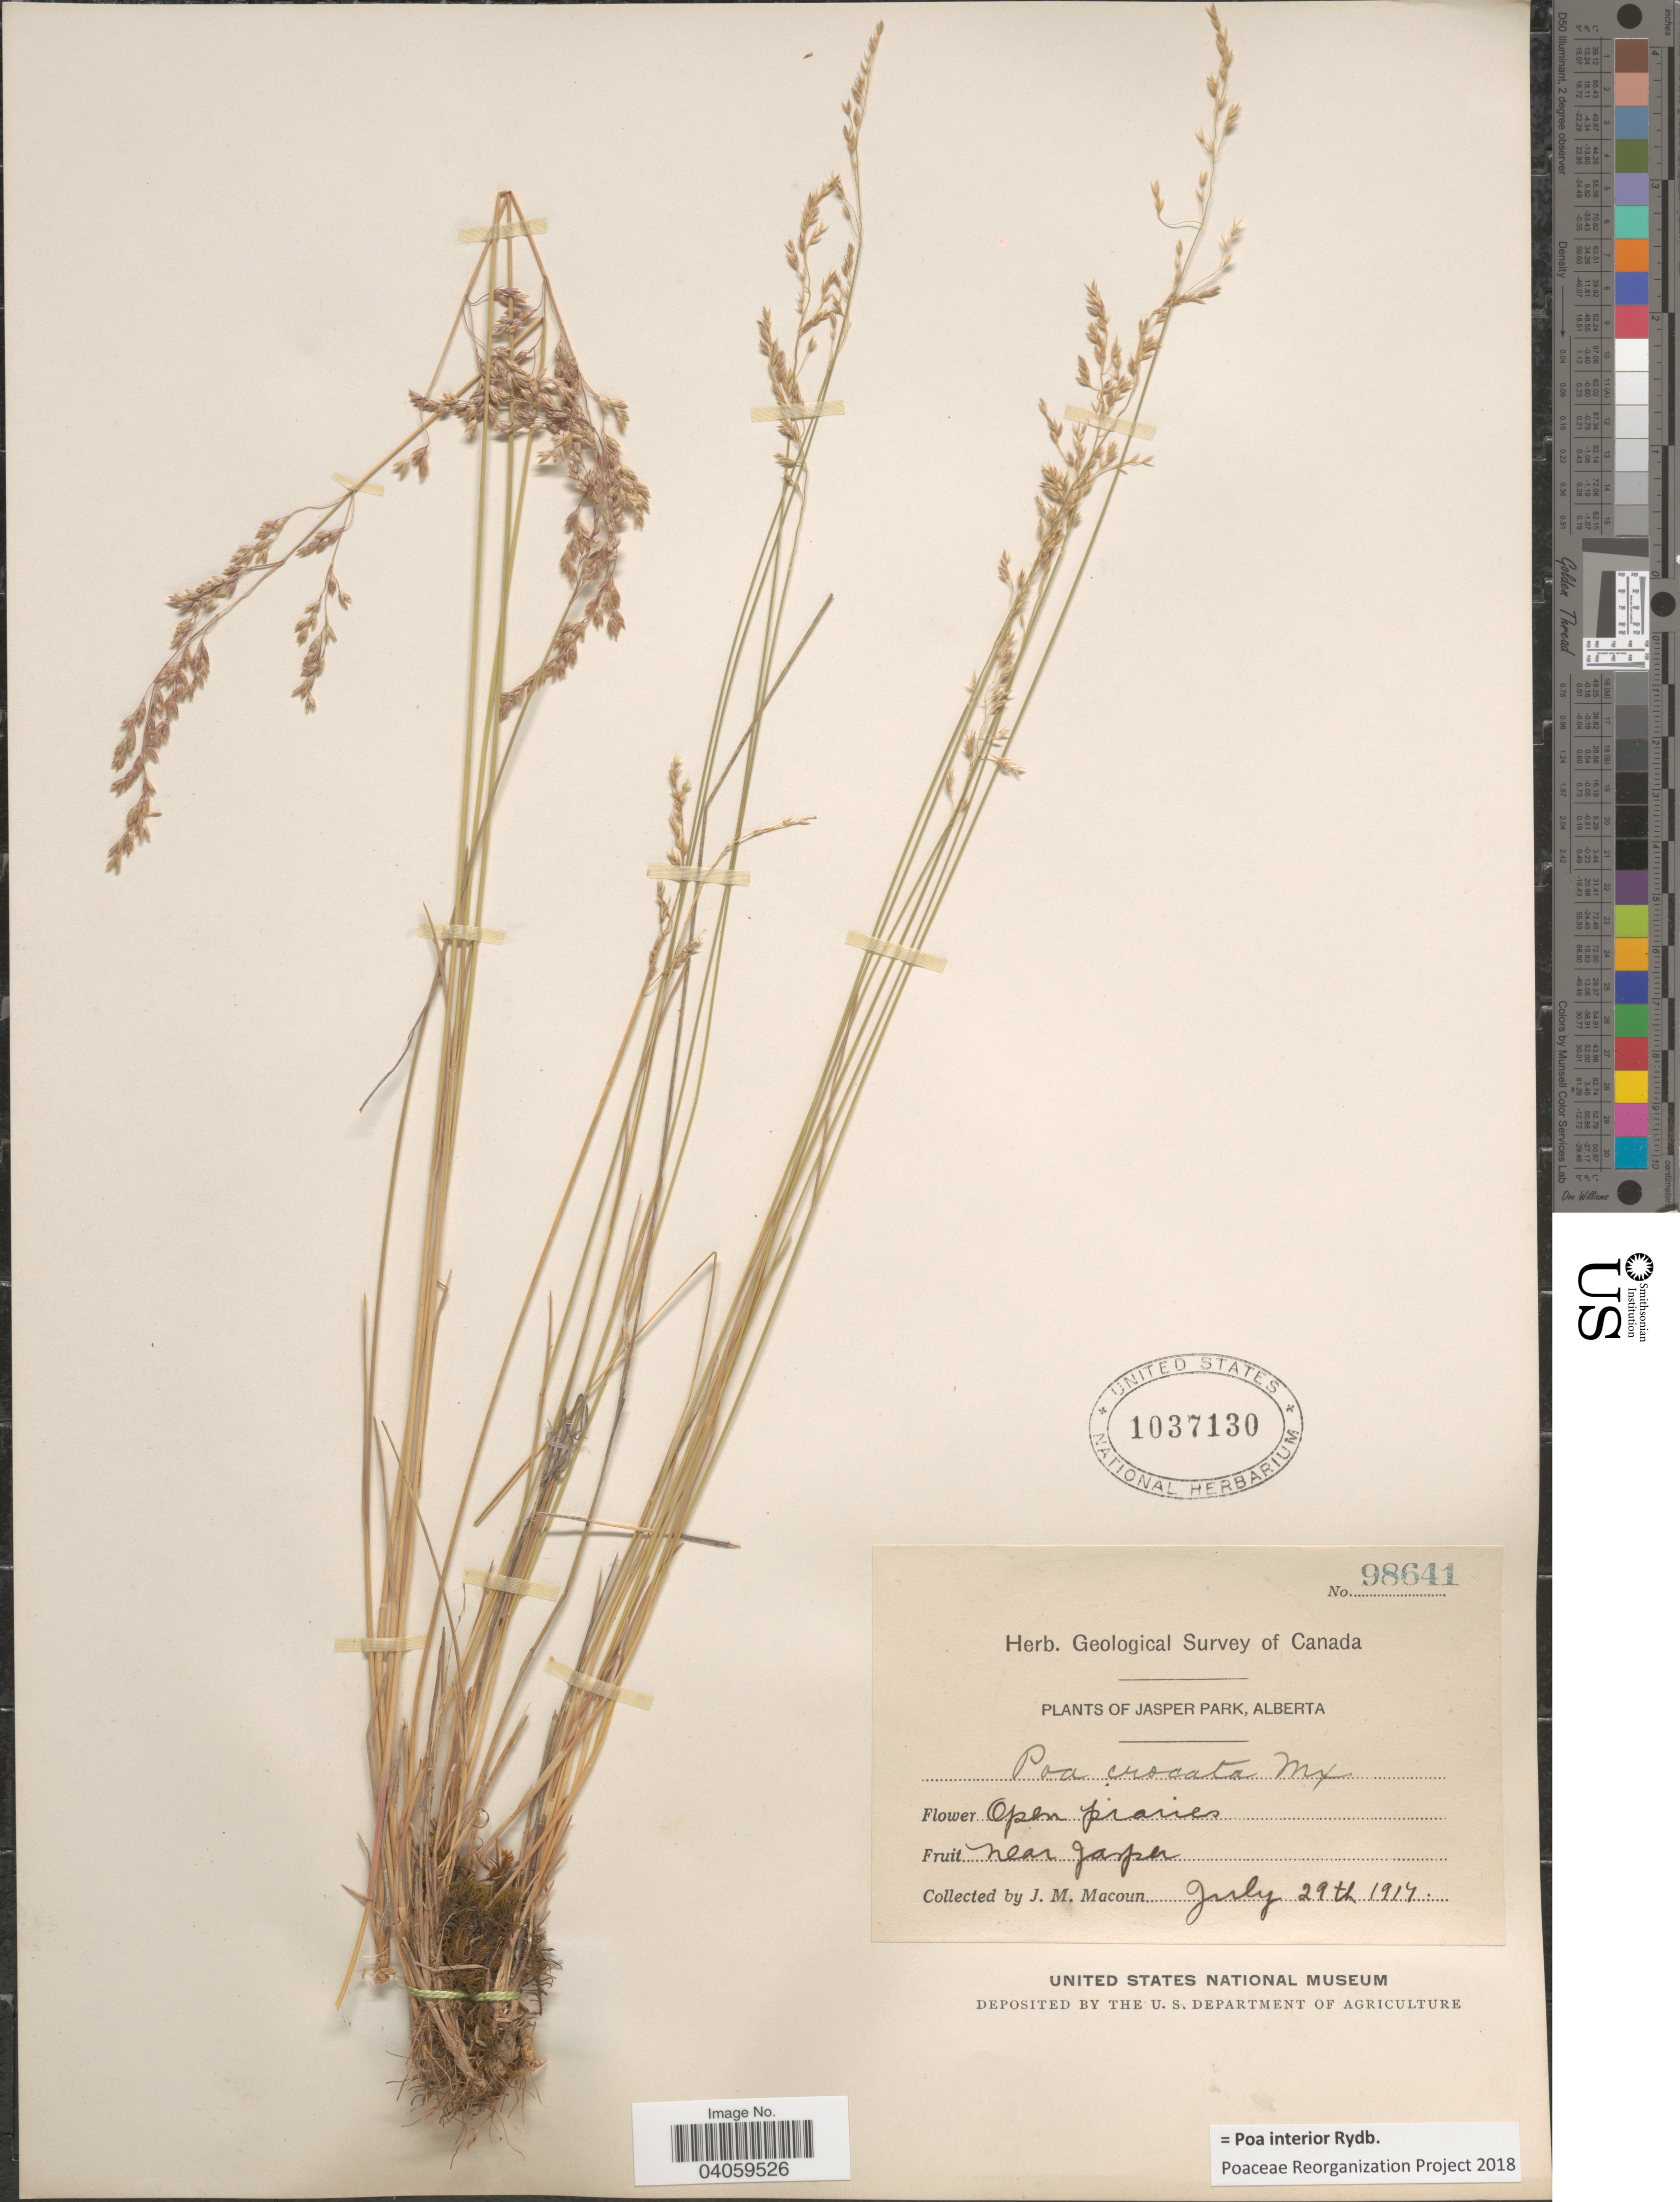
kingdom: Plantae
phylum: Tracheophyta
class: Liliopsida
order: Poales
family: Poaceae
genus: Poa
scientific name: Poa interior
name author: Rydb.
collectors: J. M. Macoun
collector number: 98641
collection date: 1917-07-29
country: Canada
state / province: Alberta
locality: Jasper Park. Near Jasper.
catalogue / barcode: US 1037130